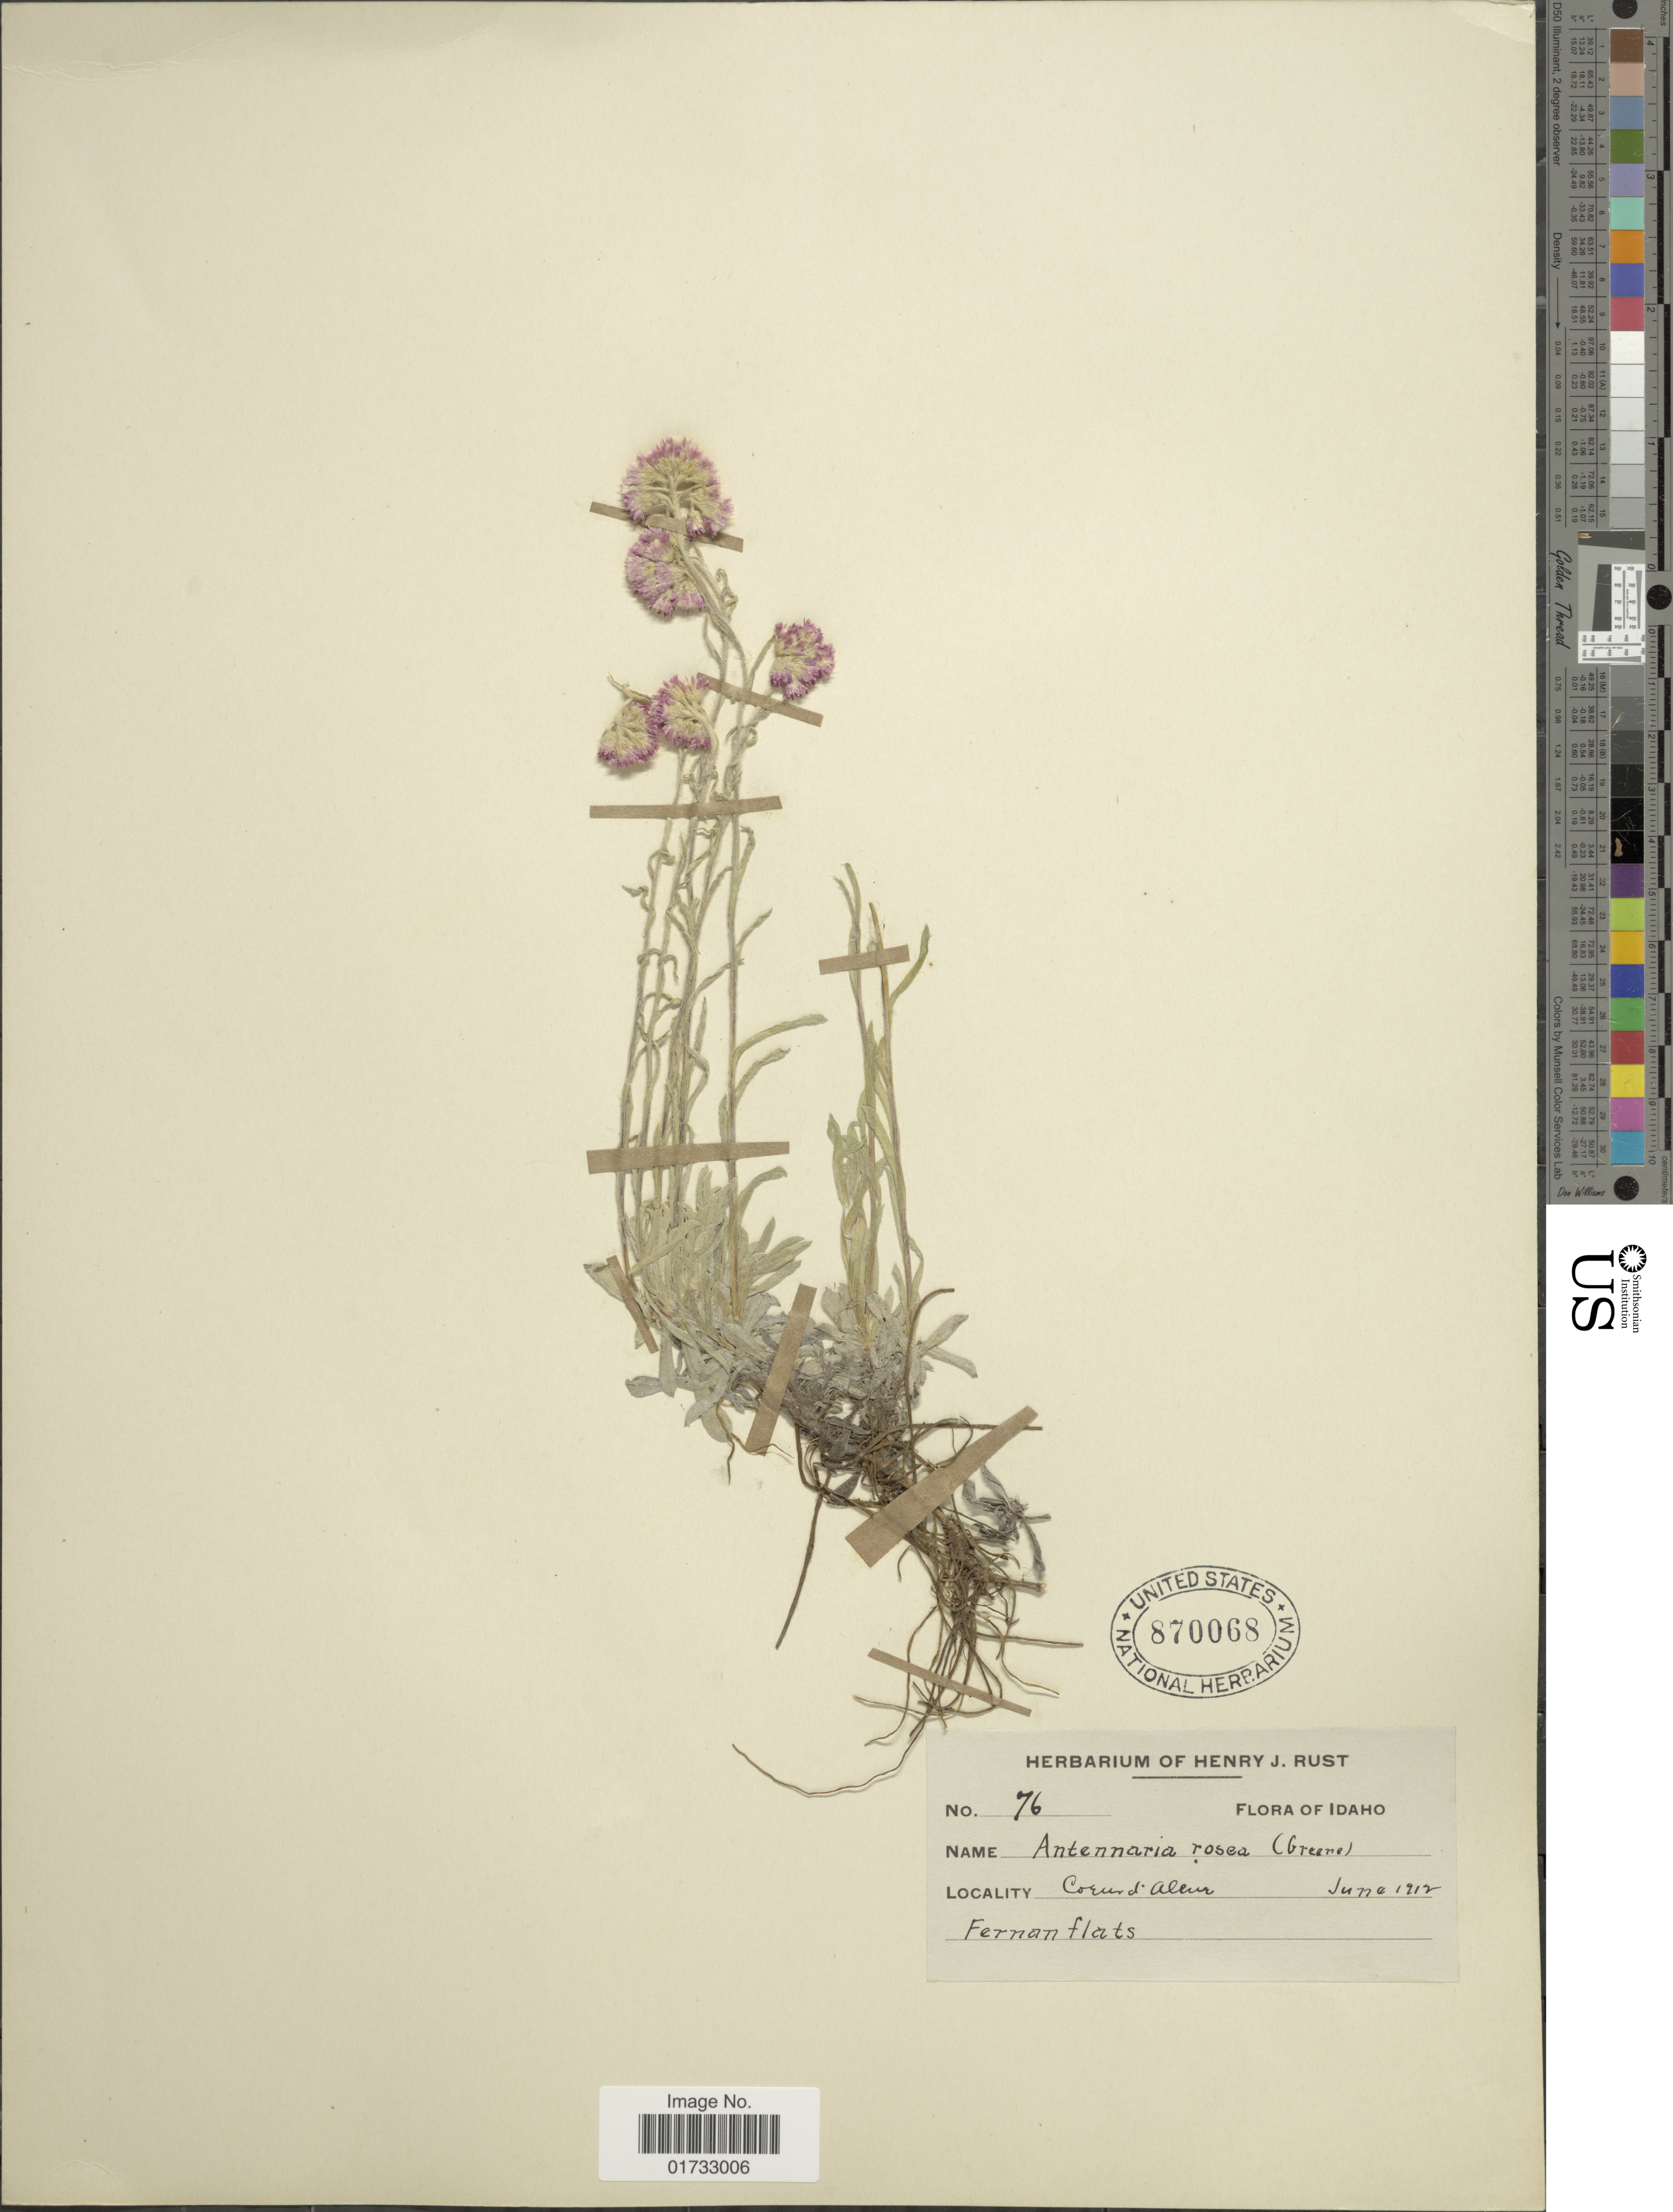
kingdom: Plantae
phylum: Tracheophyta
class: Magnoliopsida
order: Asterales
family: Asteraceae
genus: Antennaria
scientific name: Antennaria rosea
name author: Greene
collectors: ex herb. Henry J. Rust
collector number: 76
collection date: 1912-06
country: United States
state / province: Idaho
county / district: Kootenai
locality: Coeur d'Alene, Fernan flats.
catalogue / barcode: US 870068